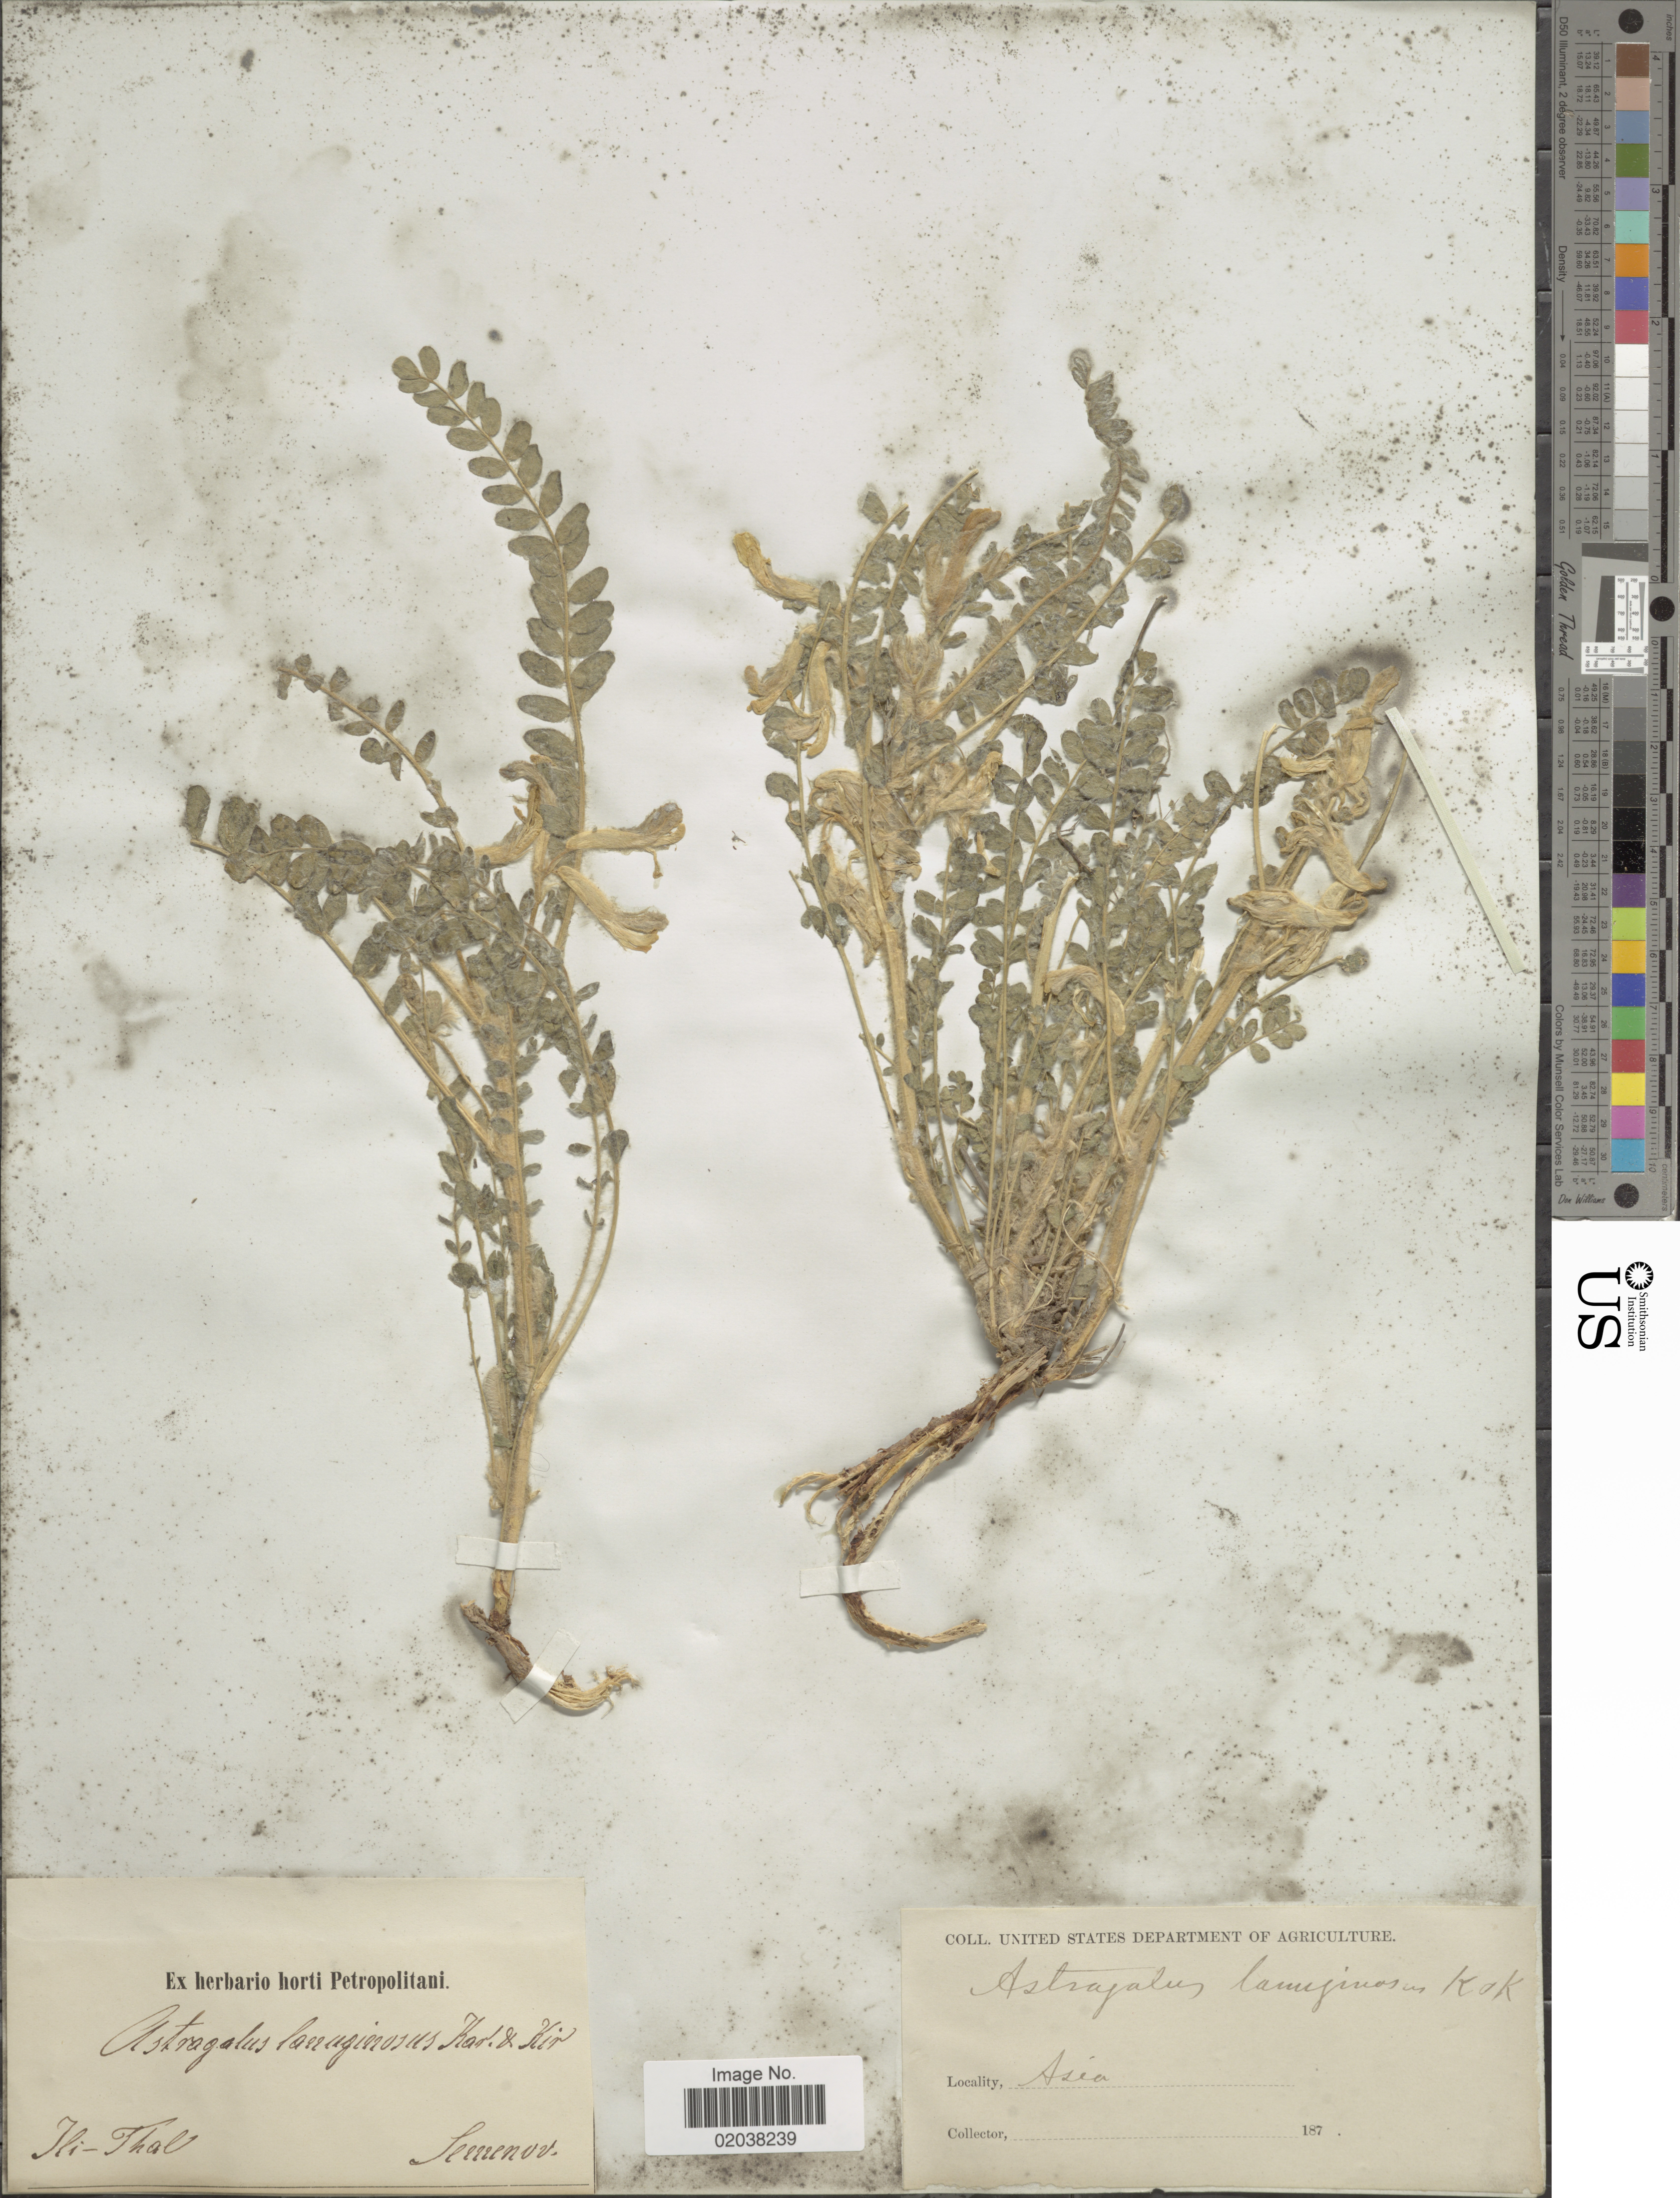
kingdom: Plantae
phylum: Tracheophyta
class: Magnoliopsida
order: Fabales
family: Fabaceae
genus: Astragalus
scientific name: Astragalus lanuginosus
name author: Descourt.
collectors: -- Semenov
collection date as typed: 187-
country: China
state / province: Xinjiang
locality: Ili-Thal, Asia